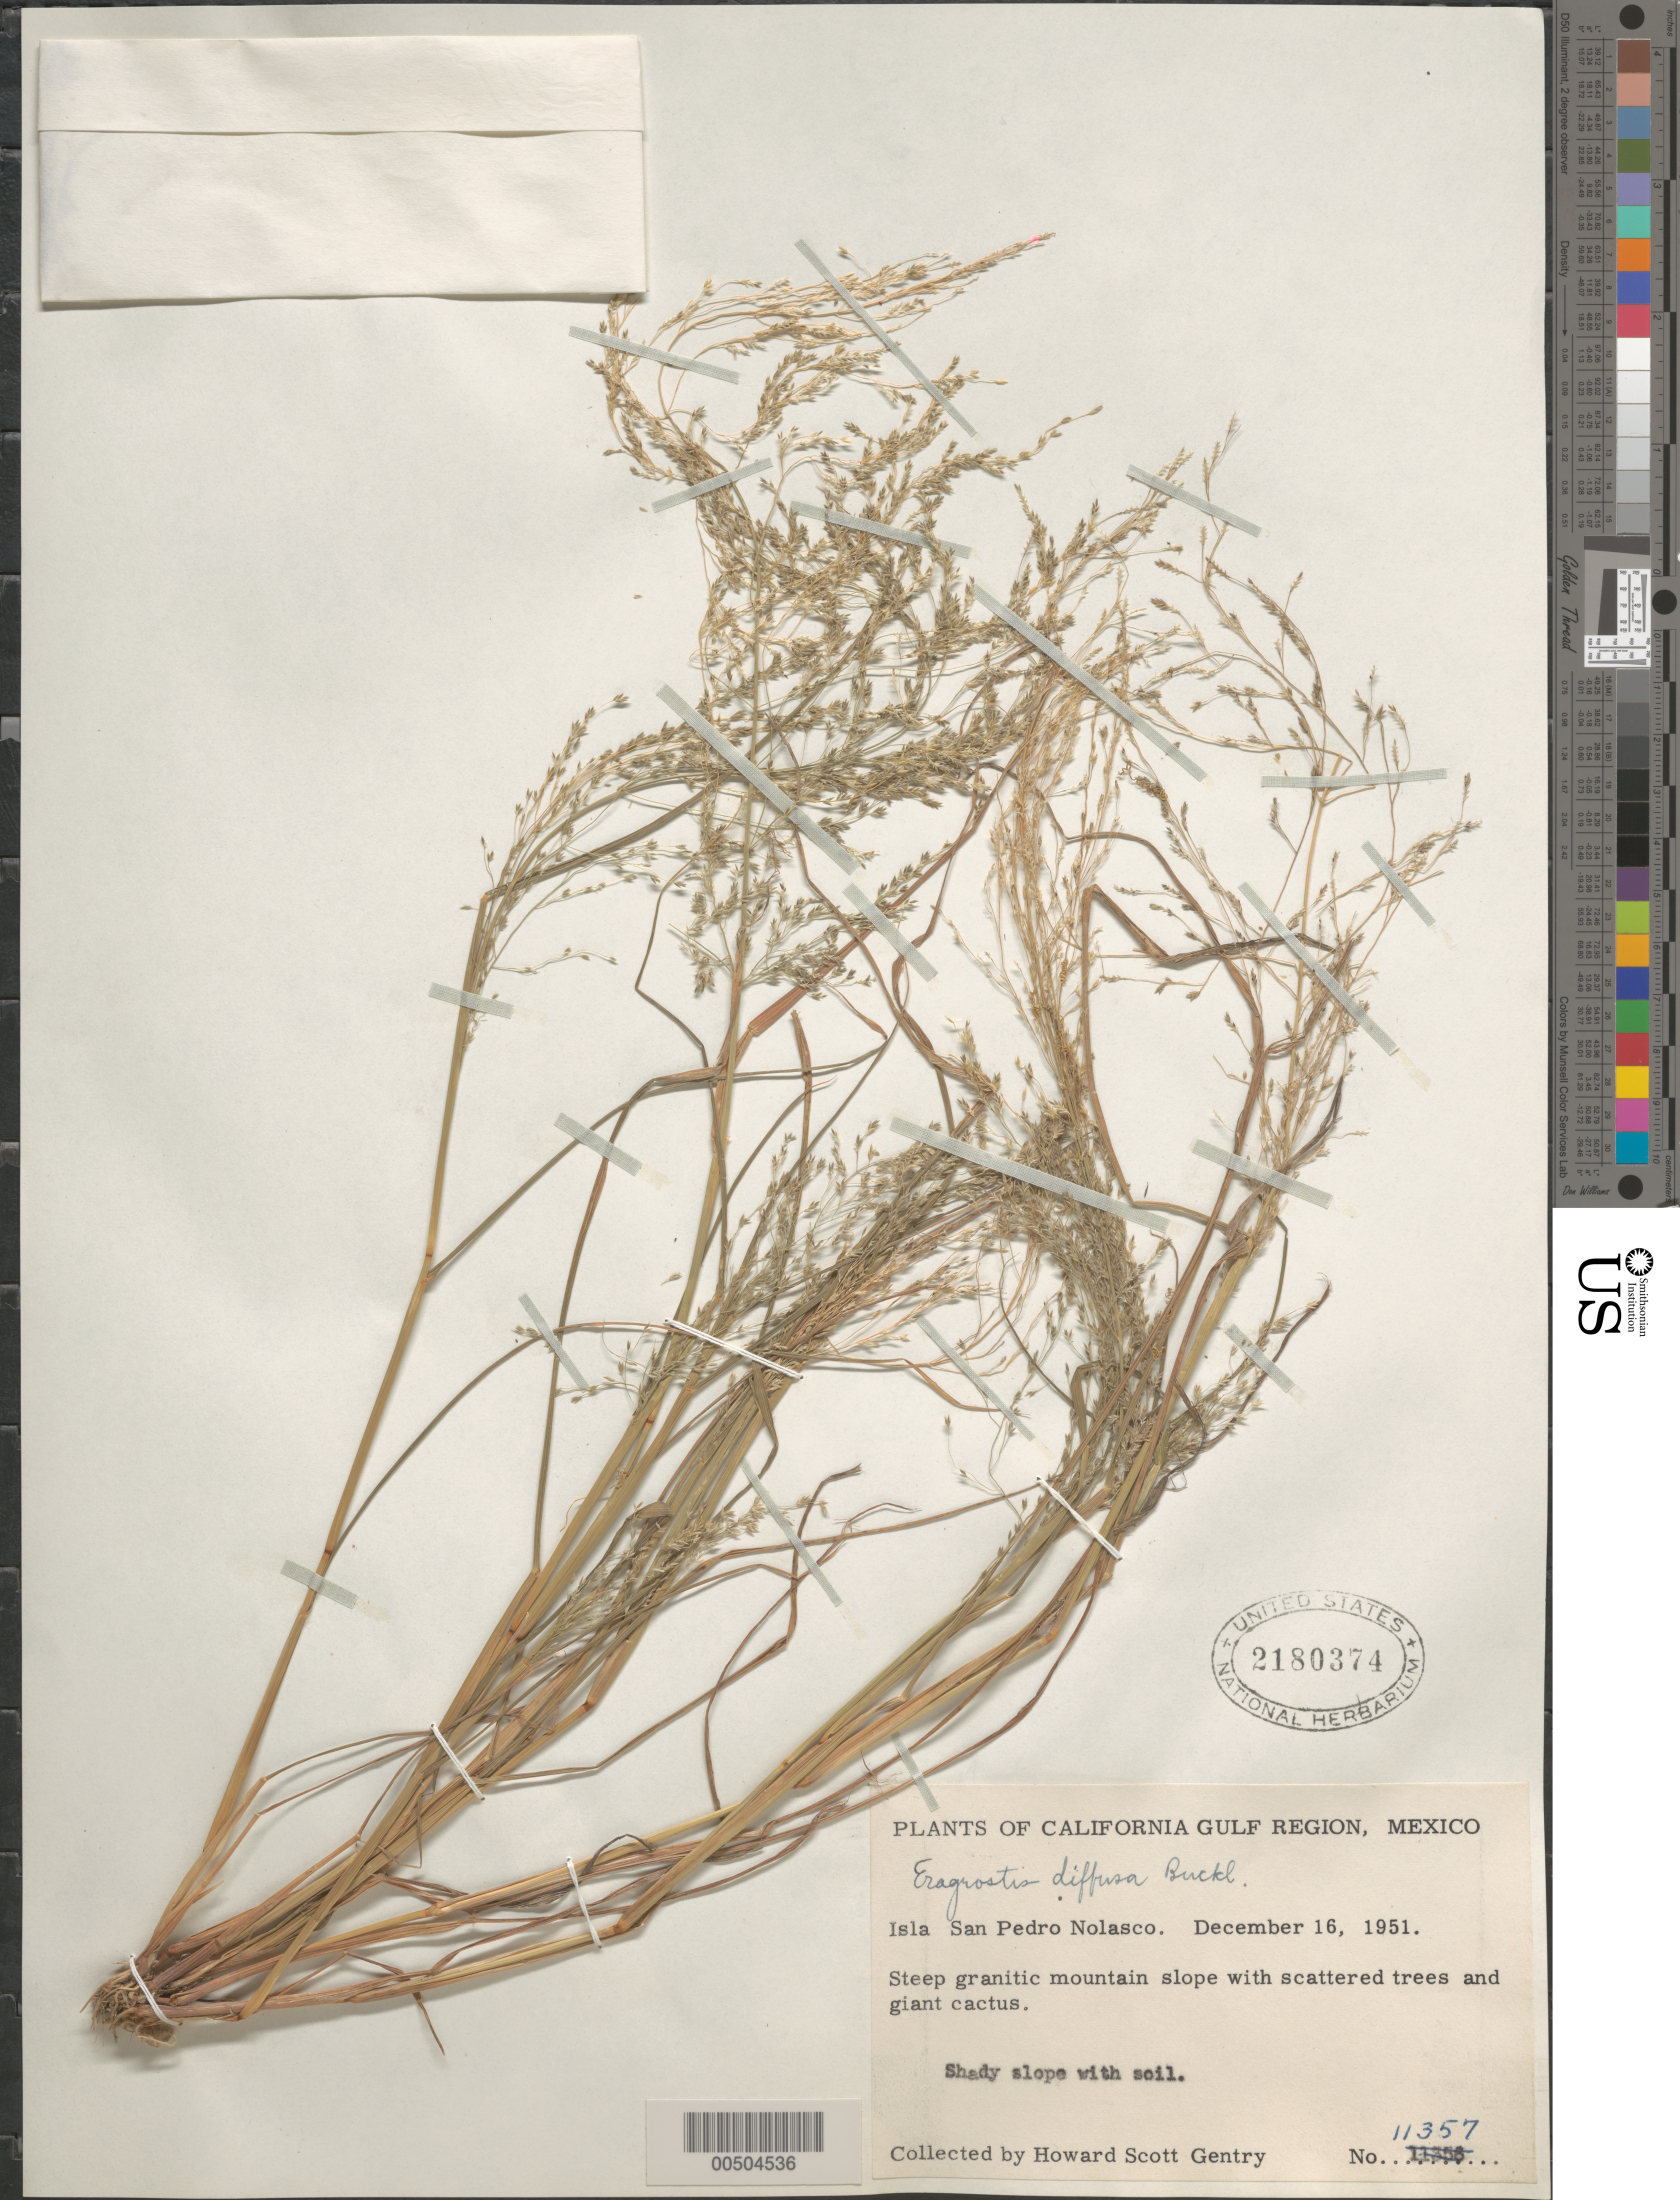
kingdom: Plantae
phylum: Tracheophyta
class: Liliopsida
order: Poales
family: Poaceae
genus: Eragrostis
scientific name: Eragrostis pectinacea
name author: (Michx.) Nees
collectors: H. S. Gentry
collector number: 11357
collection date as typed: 16 Dec 1951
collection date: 1951-12-16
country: Mexico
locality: Isla San Pedro Nolasco, California Gulf region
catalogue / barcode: US 2180374